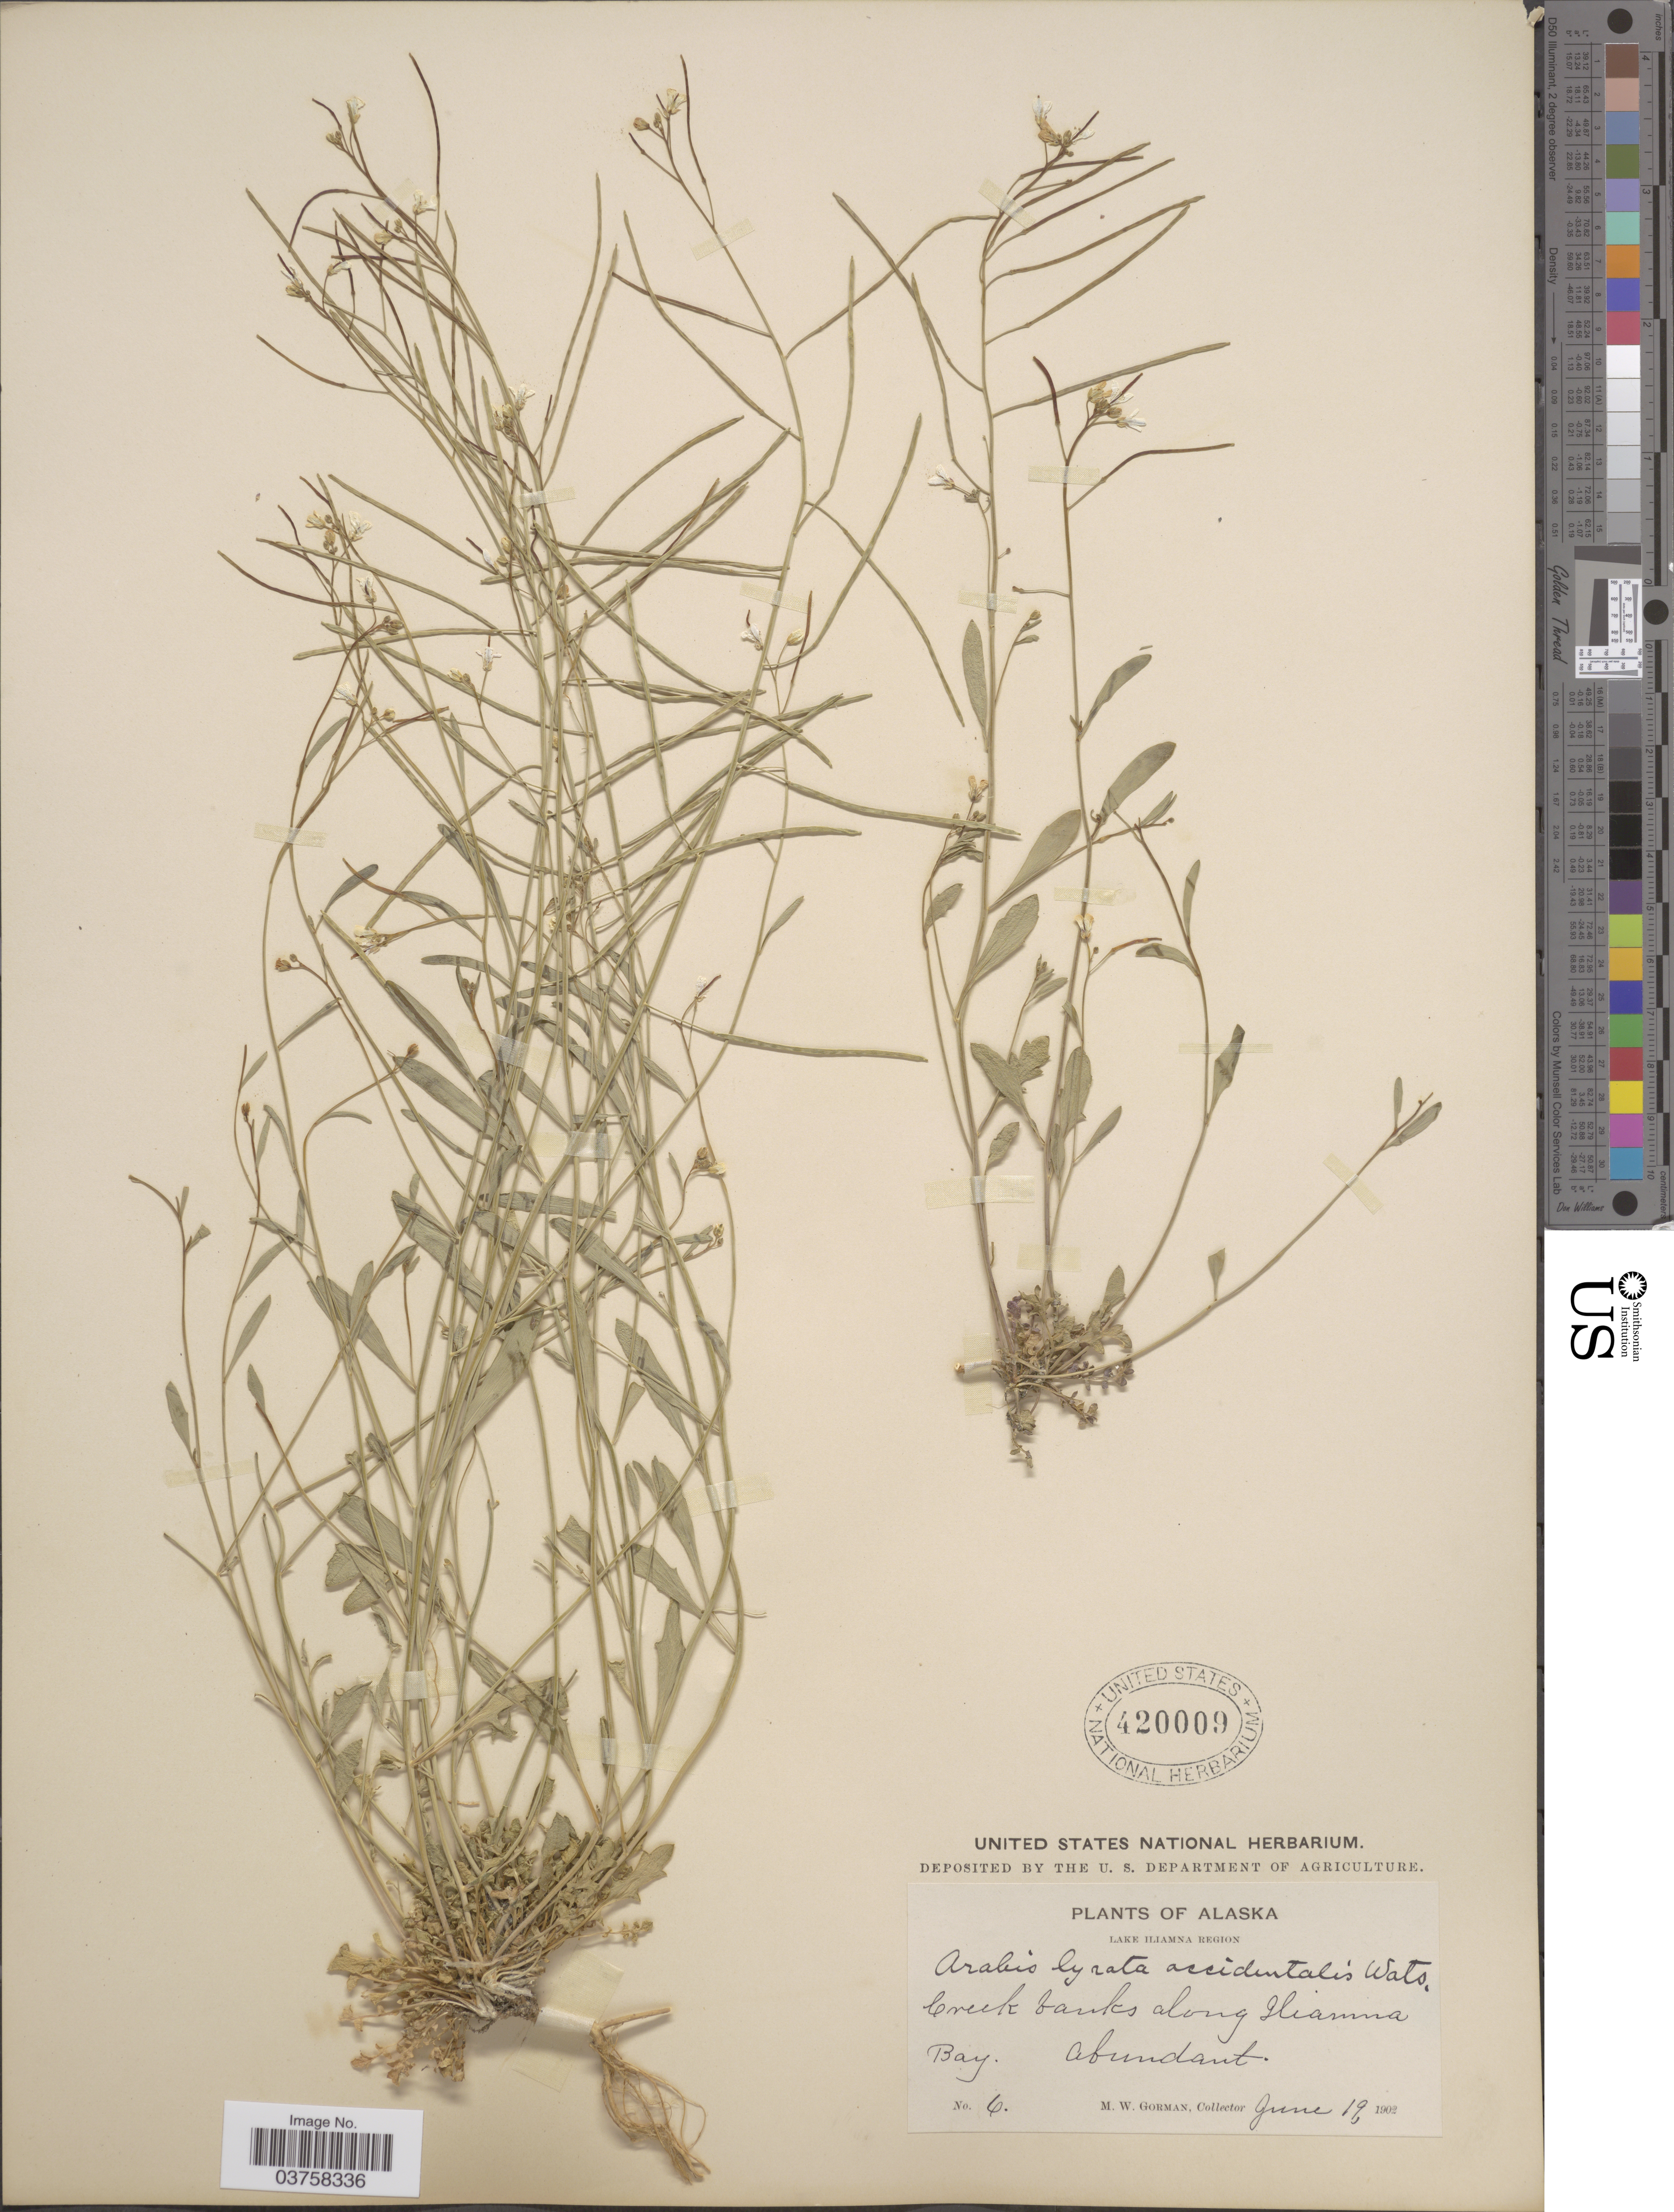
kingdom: Plantae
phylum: Tracheophyta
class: Magnoliopsida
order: Brassicales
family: Brassicaceae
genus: Arabidopsis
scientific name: Arabidopsis lyrata subsp. kamchatica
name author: (Fisch. ex DC.) O'Kane & Al-Shehbaz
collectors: M. W. Gorman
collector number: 6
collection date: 1902-06-19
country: United States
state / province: Alaska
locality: Lake Iliamna Region. Creek banks along Iliamna Bay.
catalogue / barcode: US 420009